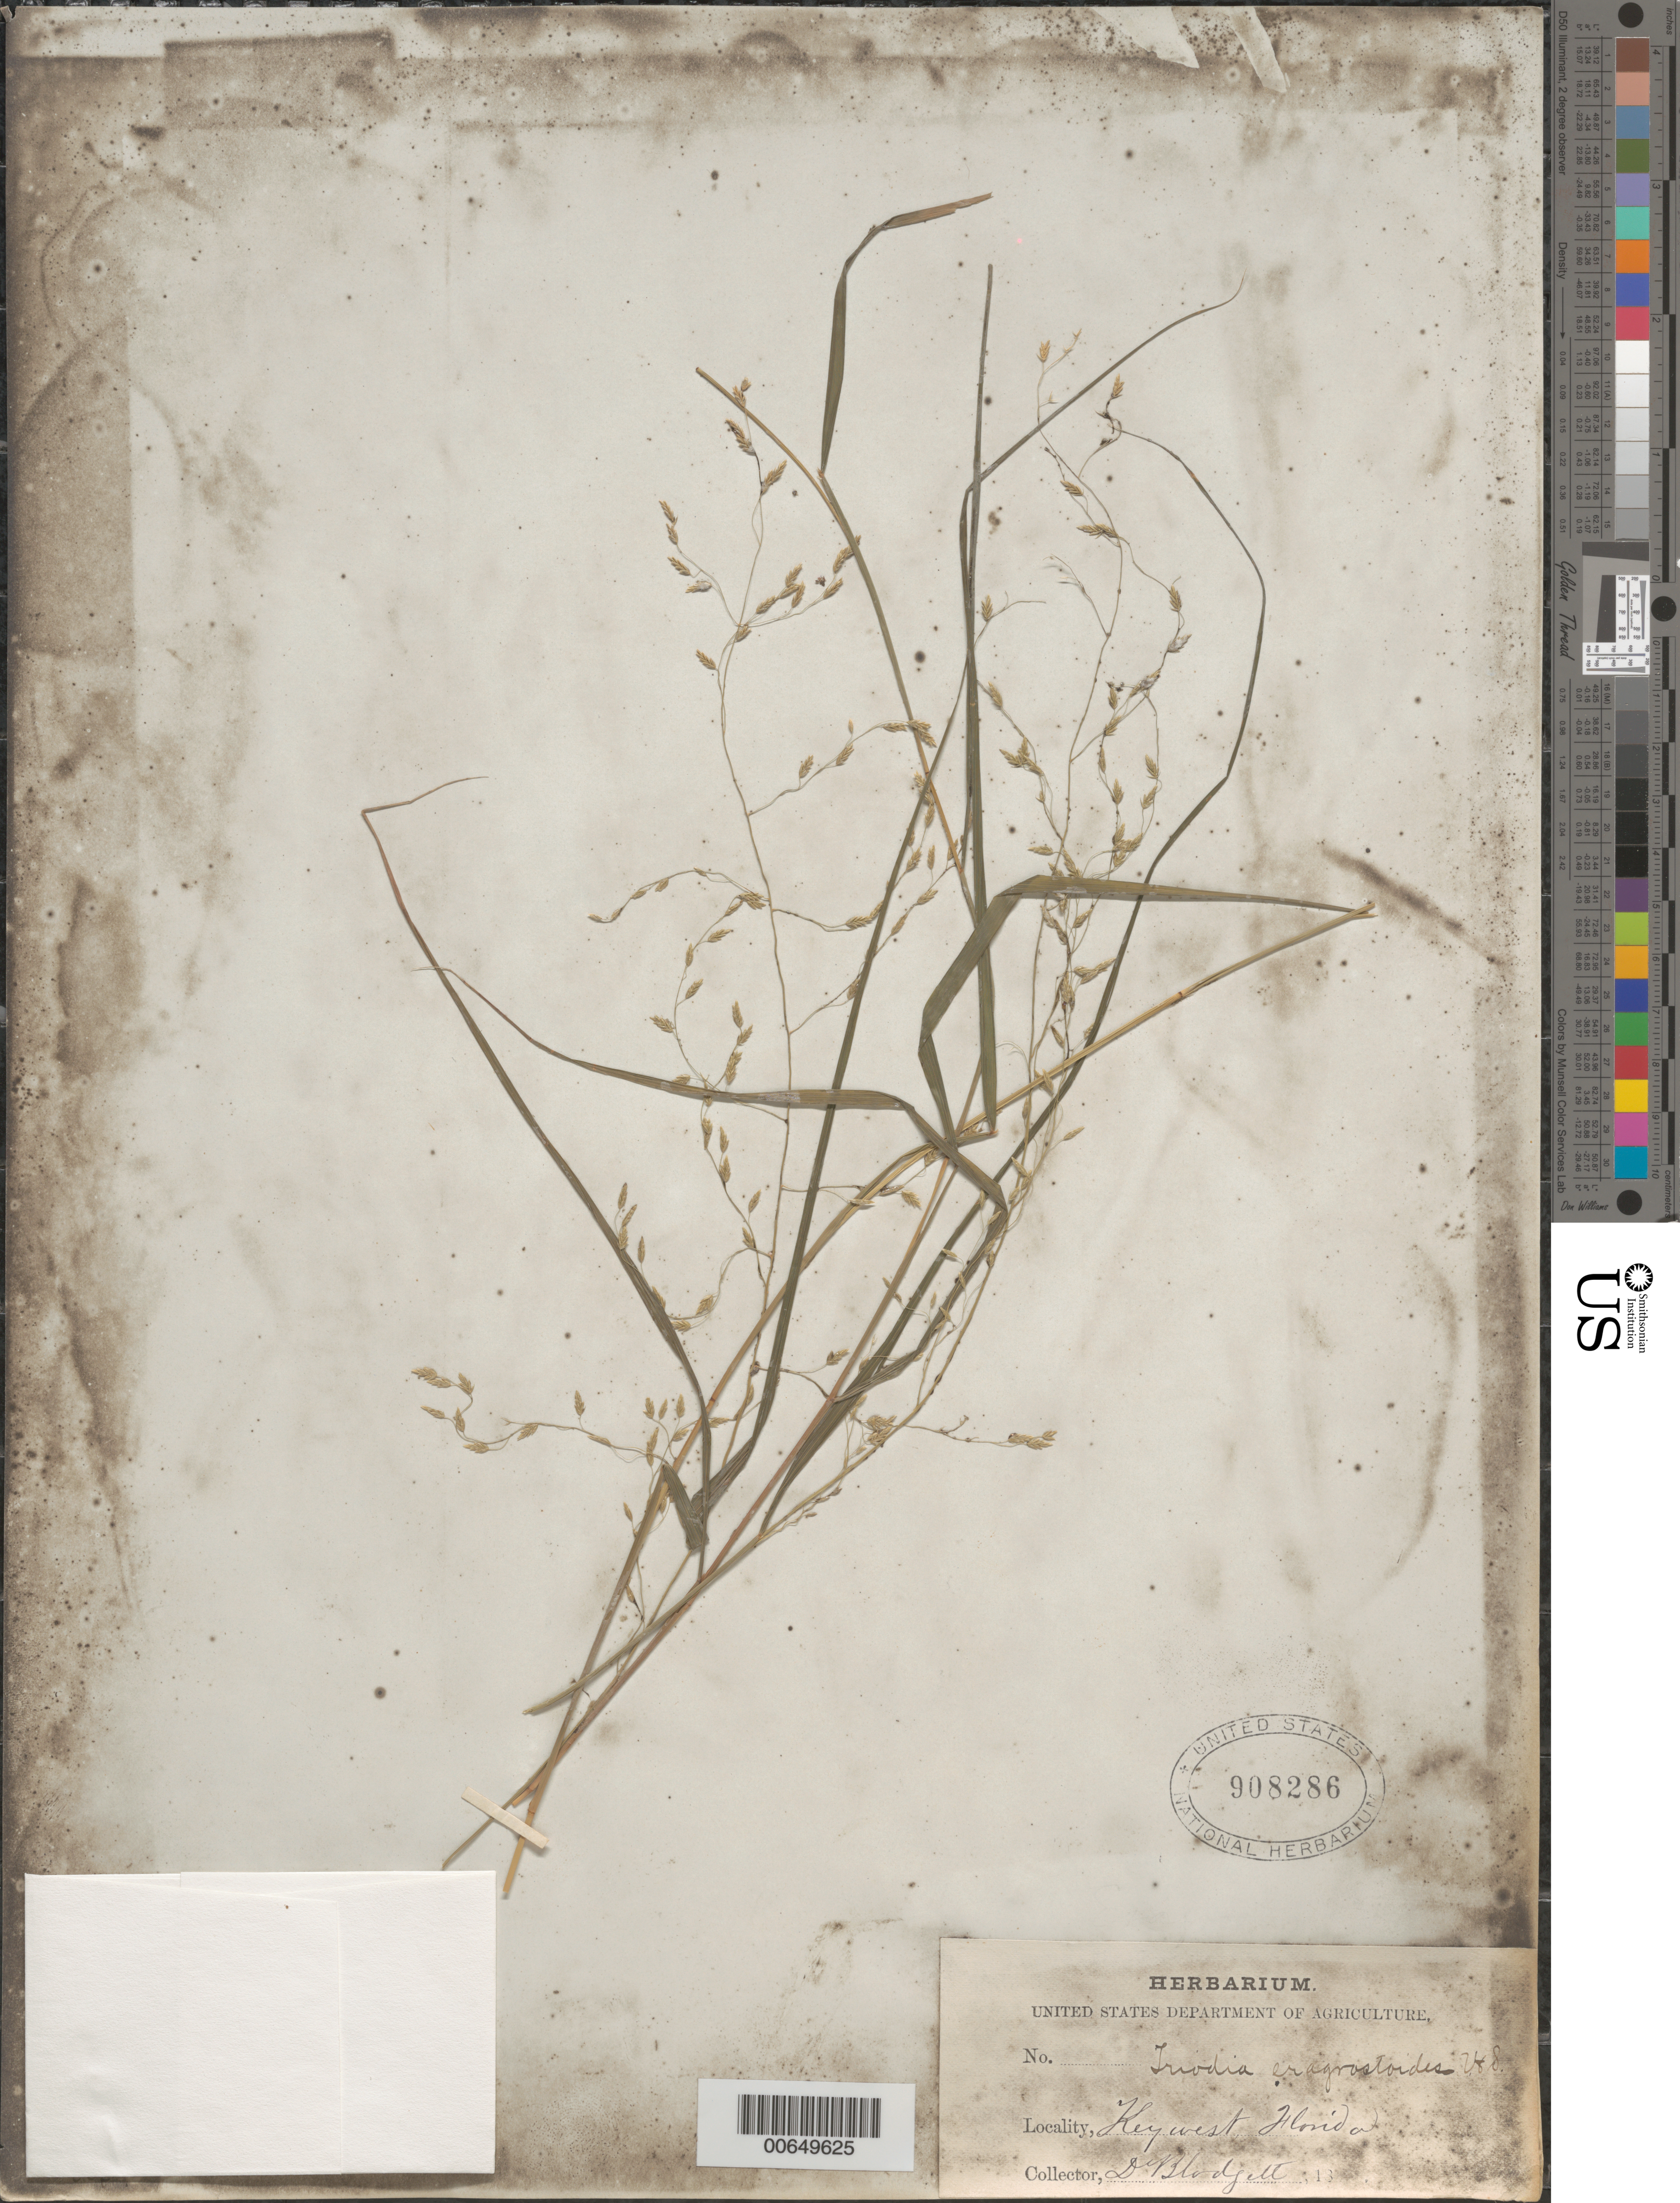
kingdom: Plantae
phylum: Tracheophyta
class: Liliopsida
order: Poales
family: Poaceae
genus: Tridens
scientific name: Tridens eragrostoides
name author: (Vasey & Scribn.) Nash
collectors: J. L. Blodgett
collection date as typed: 1838 to -- --- 1853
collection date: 1838/1853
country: United States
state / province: Florida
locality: Key West.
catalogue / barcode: US 908286